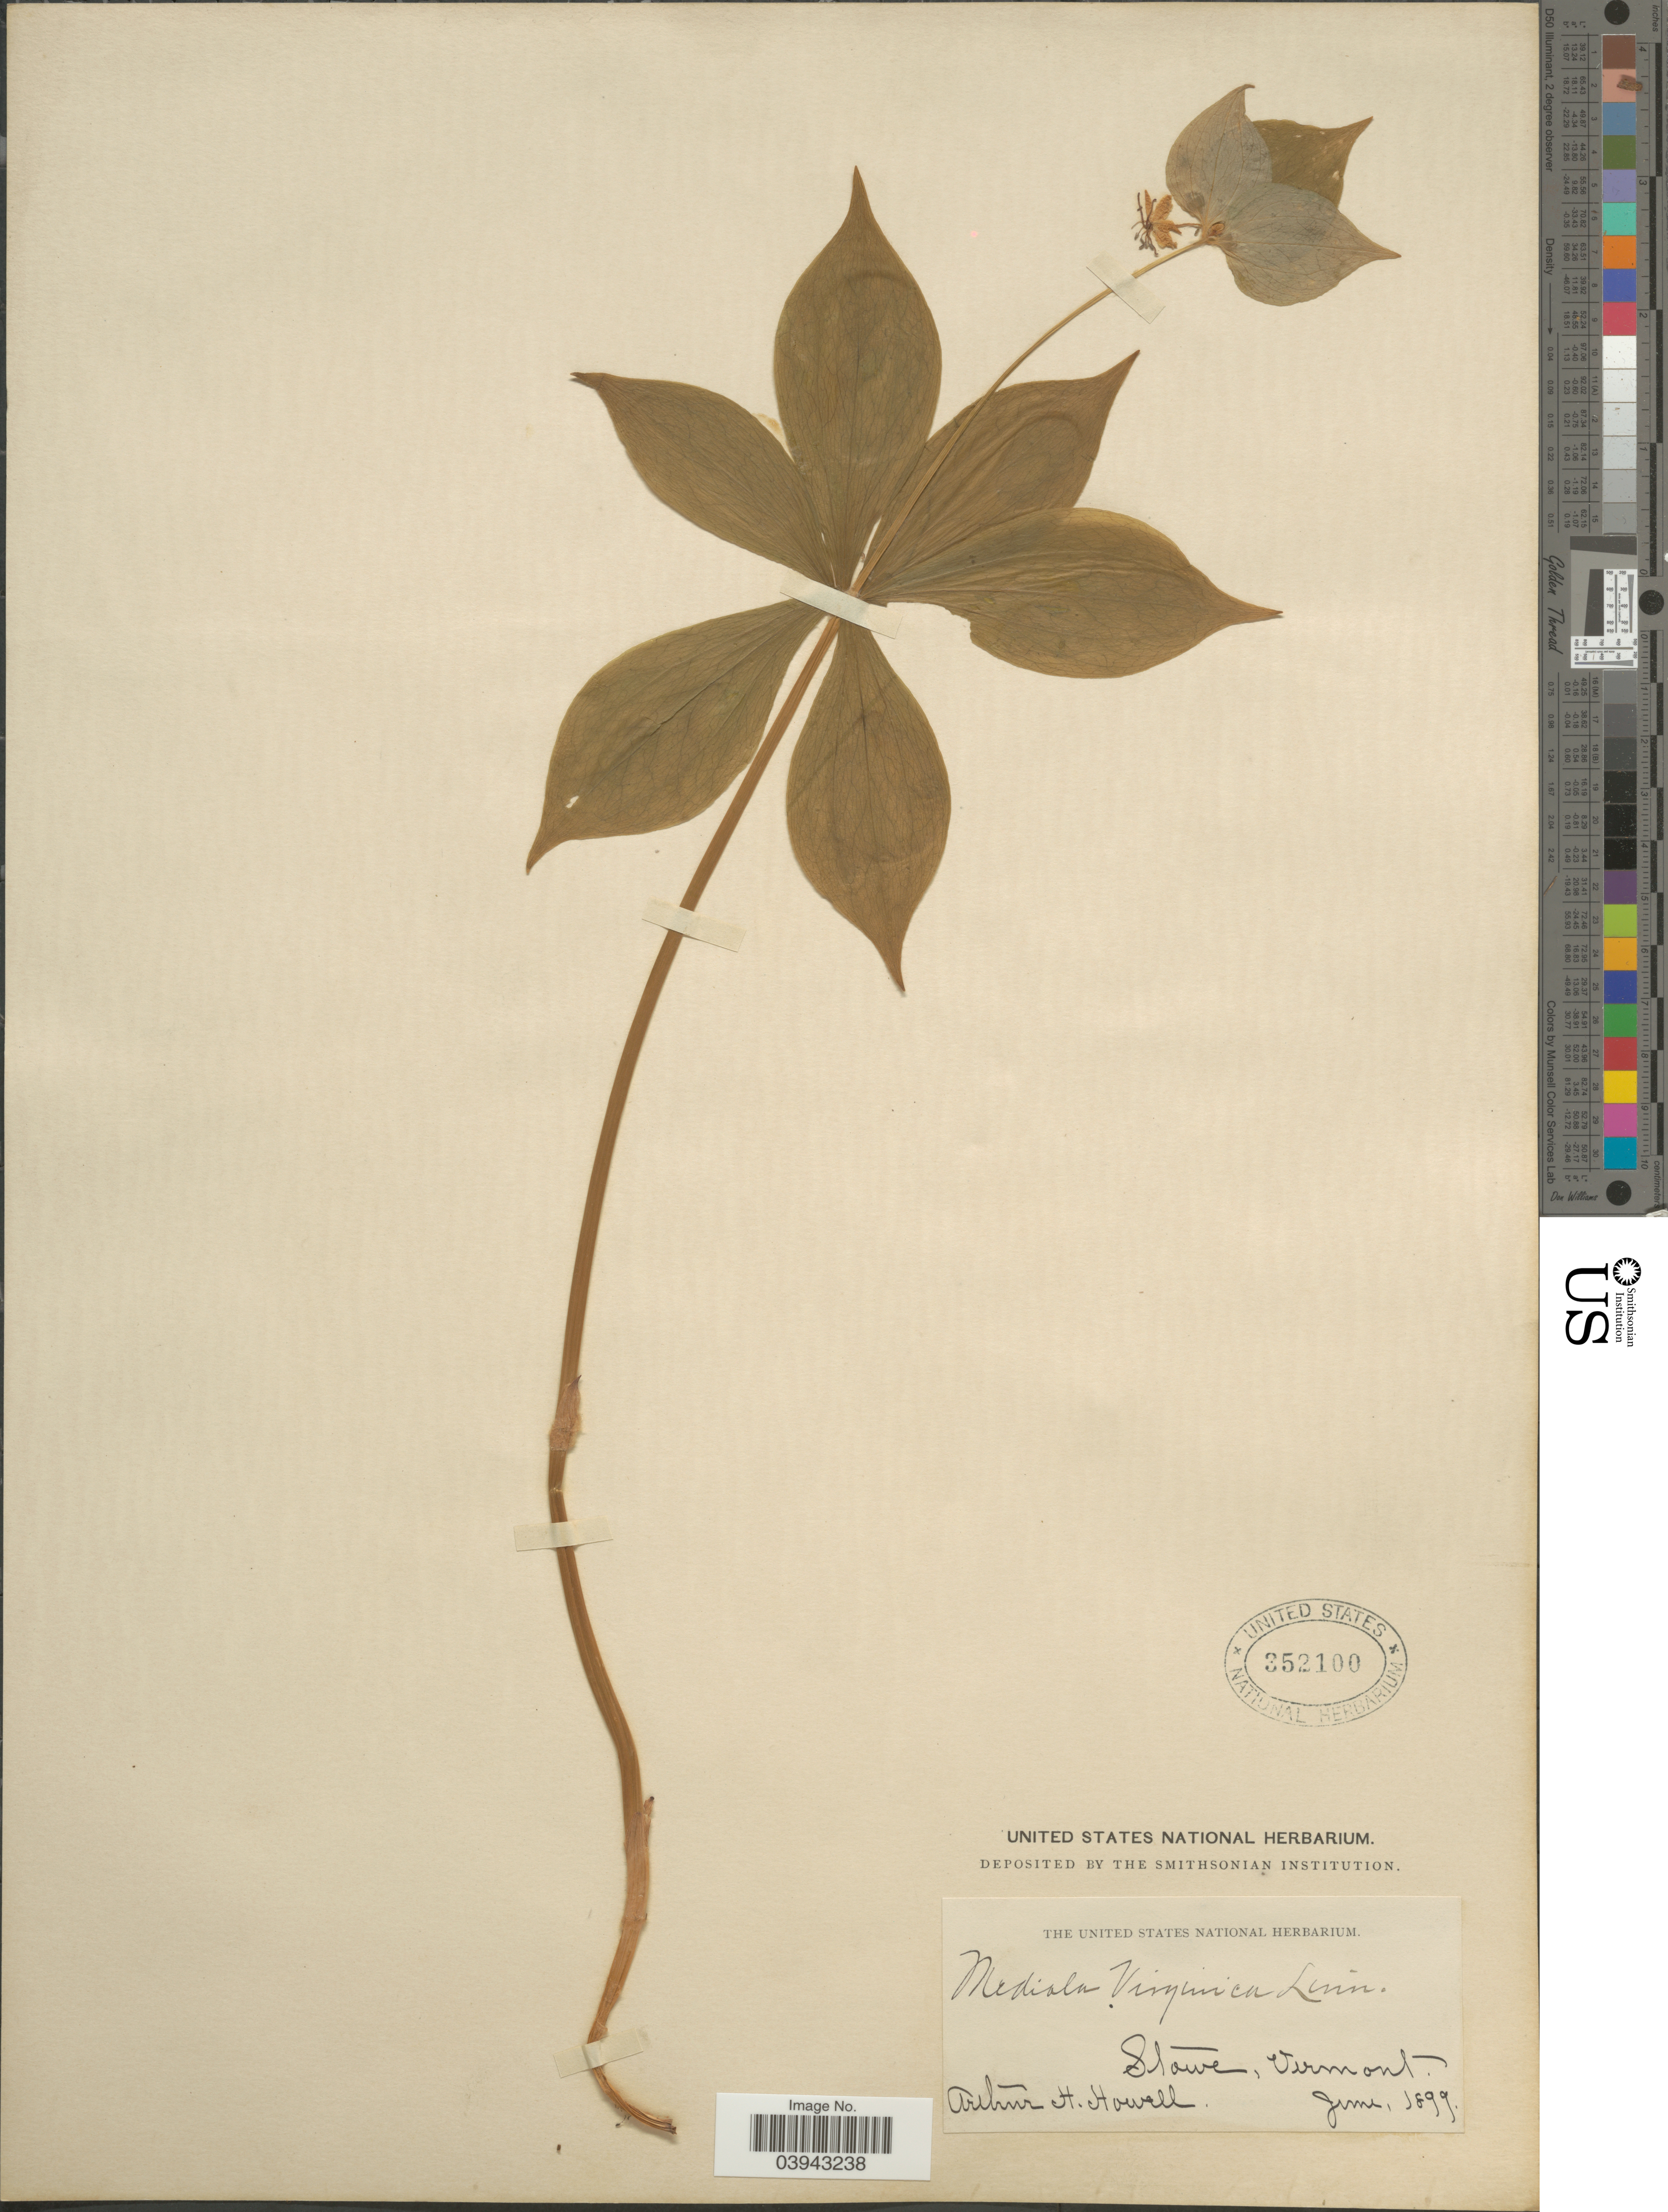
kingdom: Plantae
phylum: Tracheophyta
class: Liliopsida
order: Liliales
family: Liliaceae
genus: Medeola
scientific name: Medeola virginiana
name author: (L.) Desf.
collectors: A. H. Howell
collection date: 1899-06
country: United States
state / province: Vermont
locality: Stowe.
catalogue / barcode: US 352100